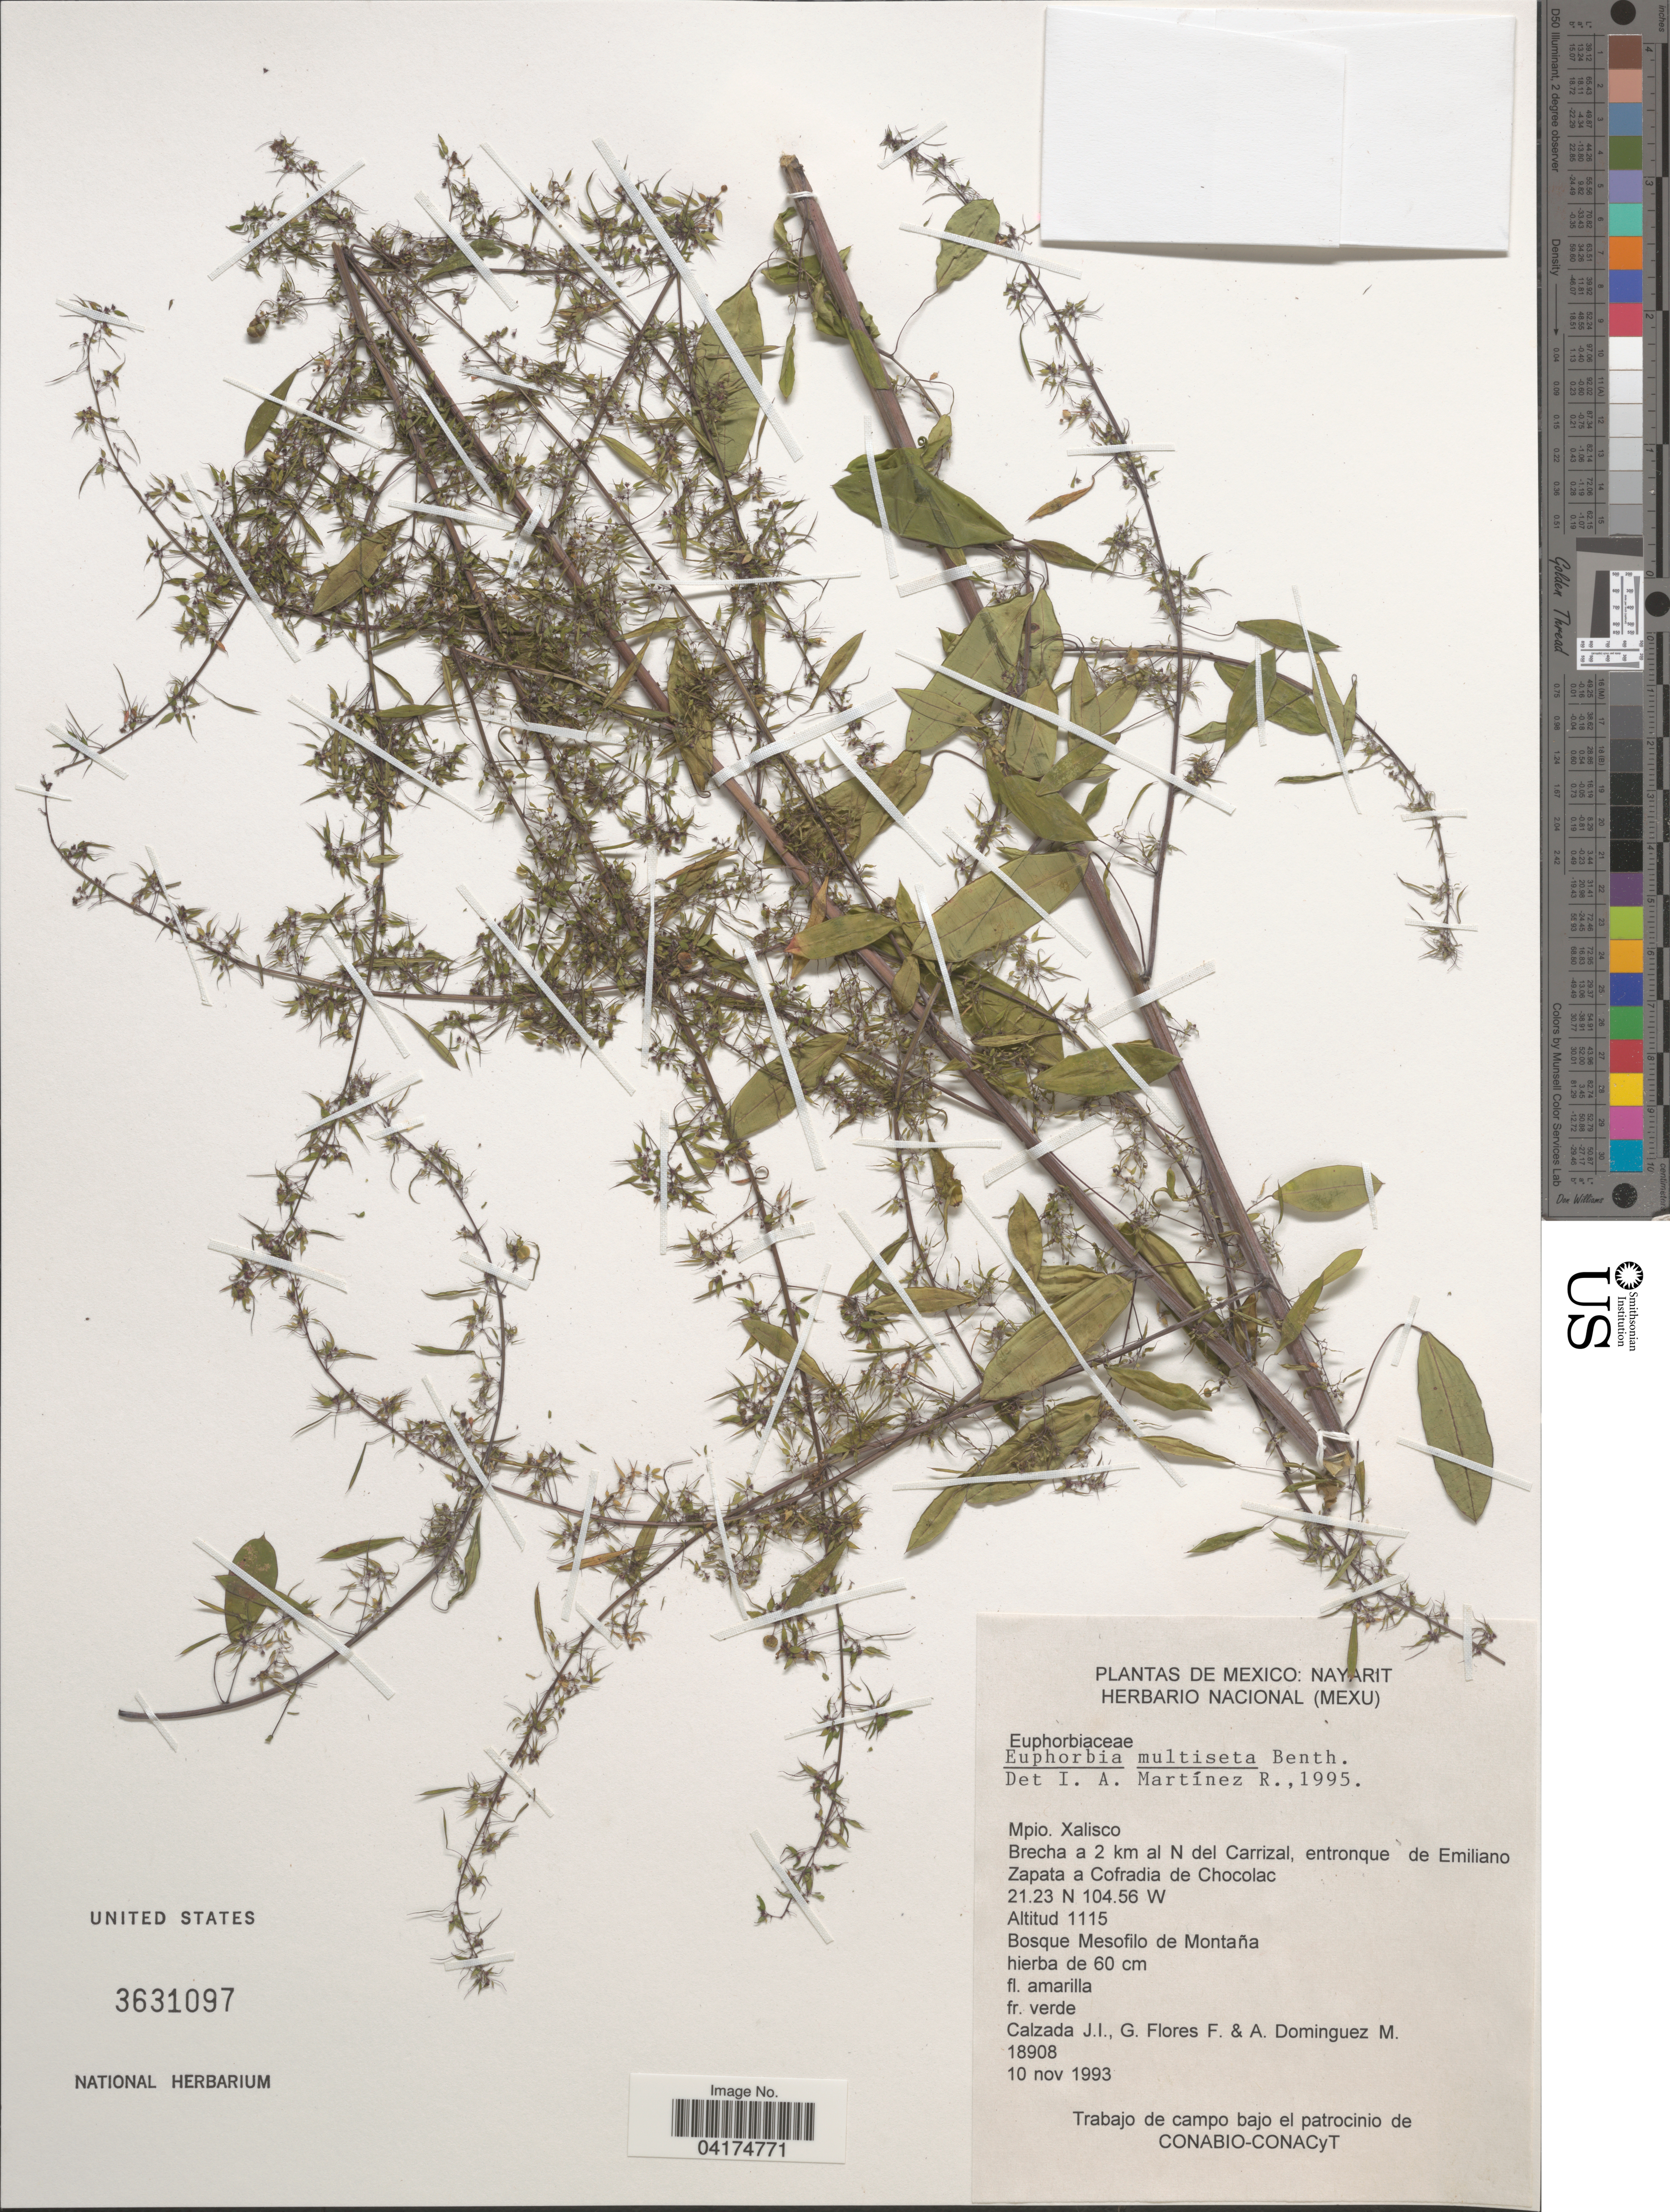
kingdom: Plantae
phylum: Tracheophyta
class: Magnoliopsida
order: Malpighiales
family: Euphorbiaceae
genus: Euphorbia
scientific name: Euphorbia multiseta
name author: Benth.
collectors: J. I. Calzada, G. Flores F. & A. Dominguez M.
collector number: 18908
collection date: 1993-11-10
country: Mexico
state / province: Nayarit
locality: Mpio. Xalisco. Brecha a 2 km al N del Carrizal, entonque de Emiliano Zapata a Cofradia de Chocolac.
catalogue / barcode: US 3631097